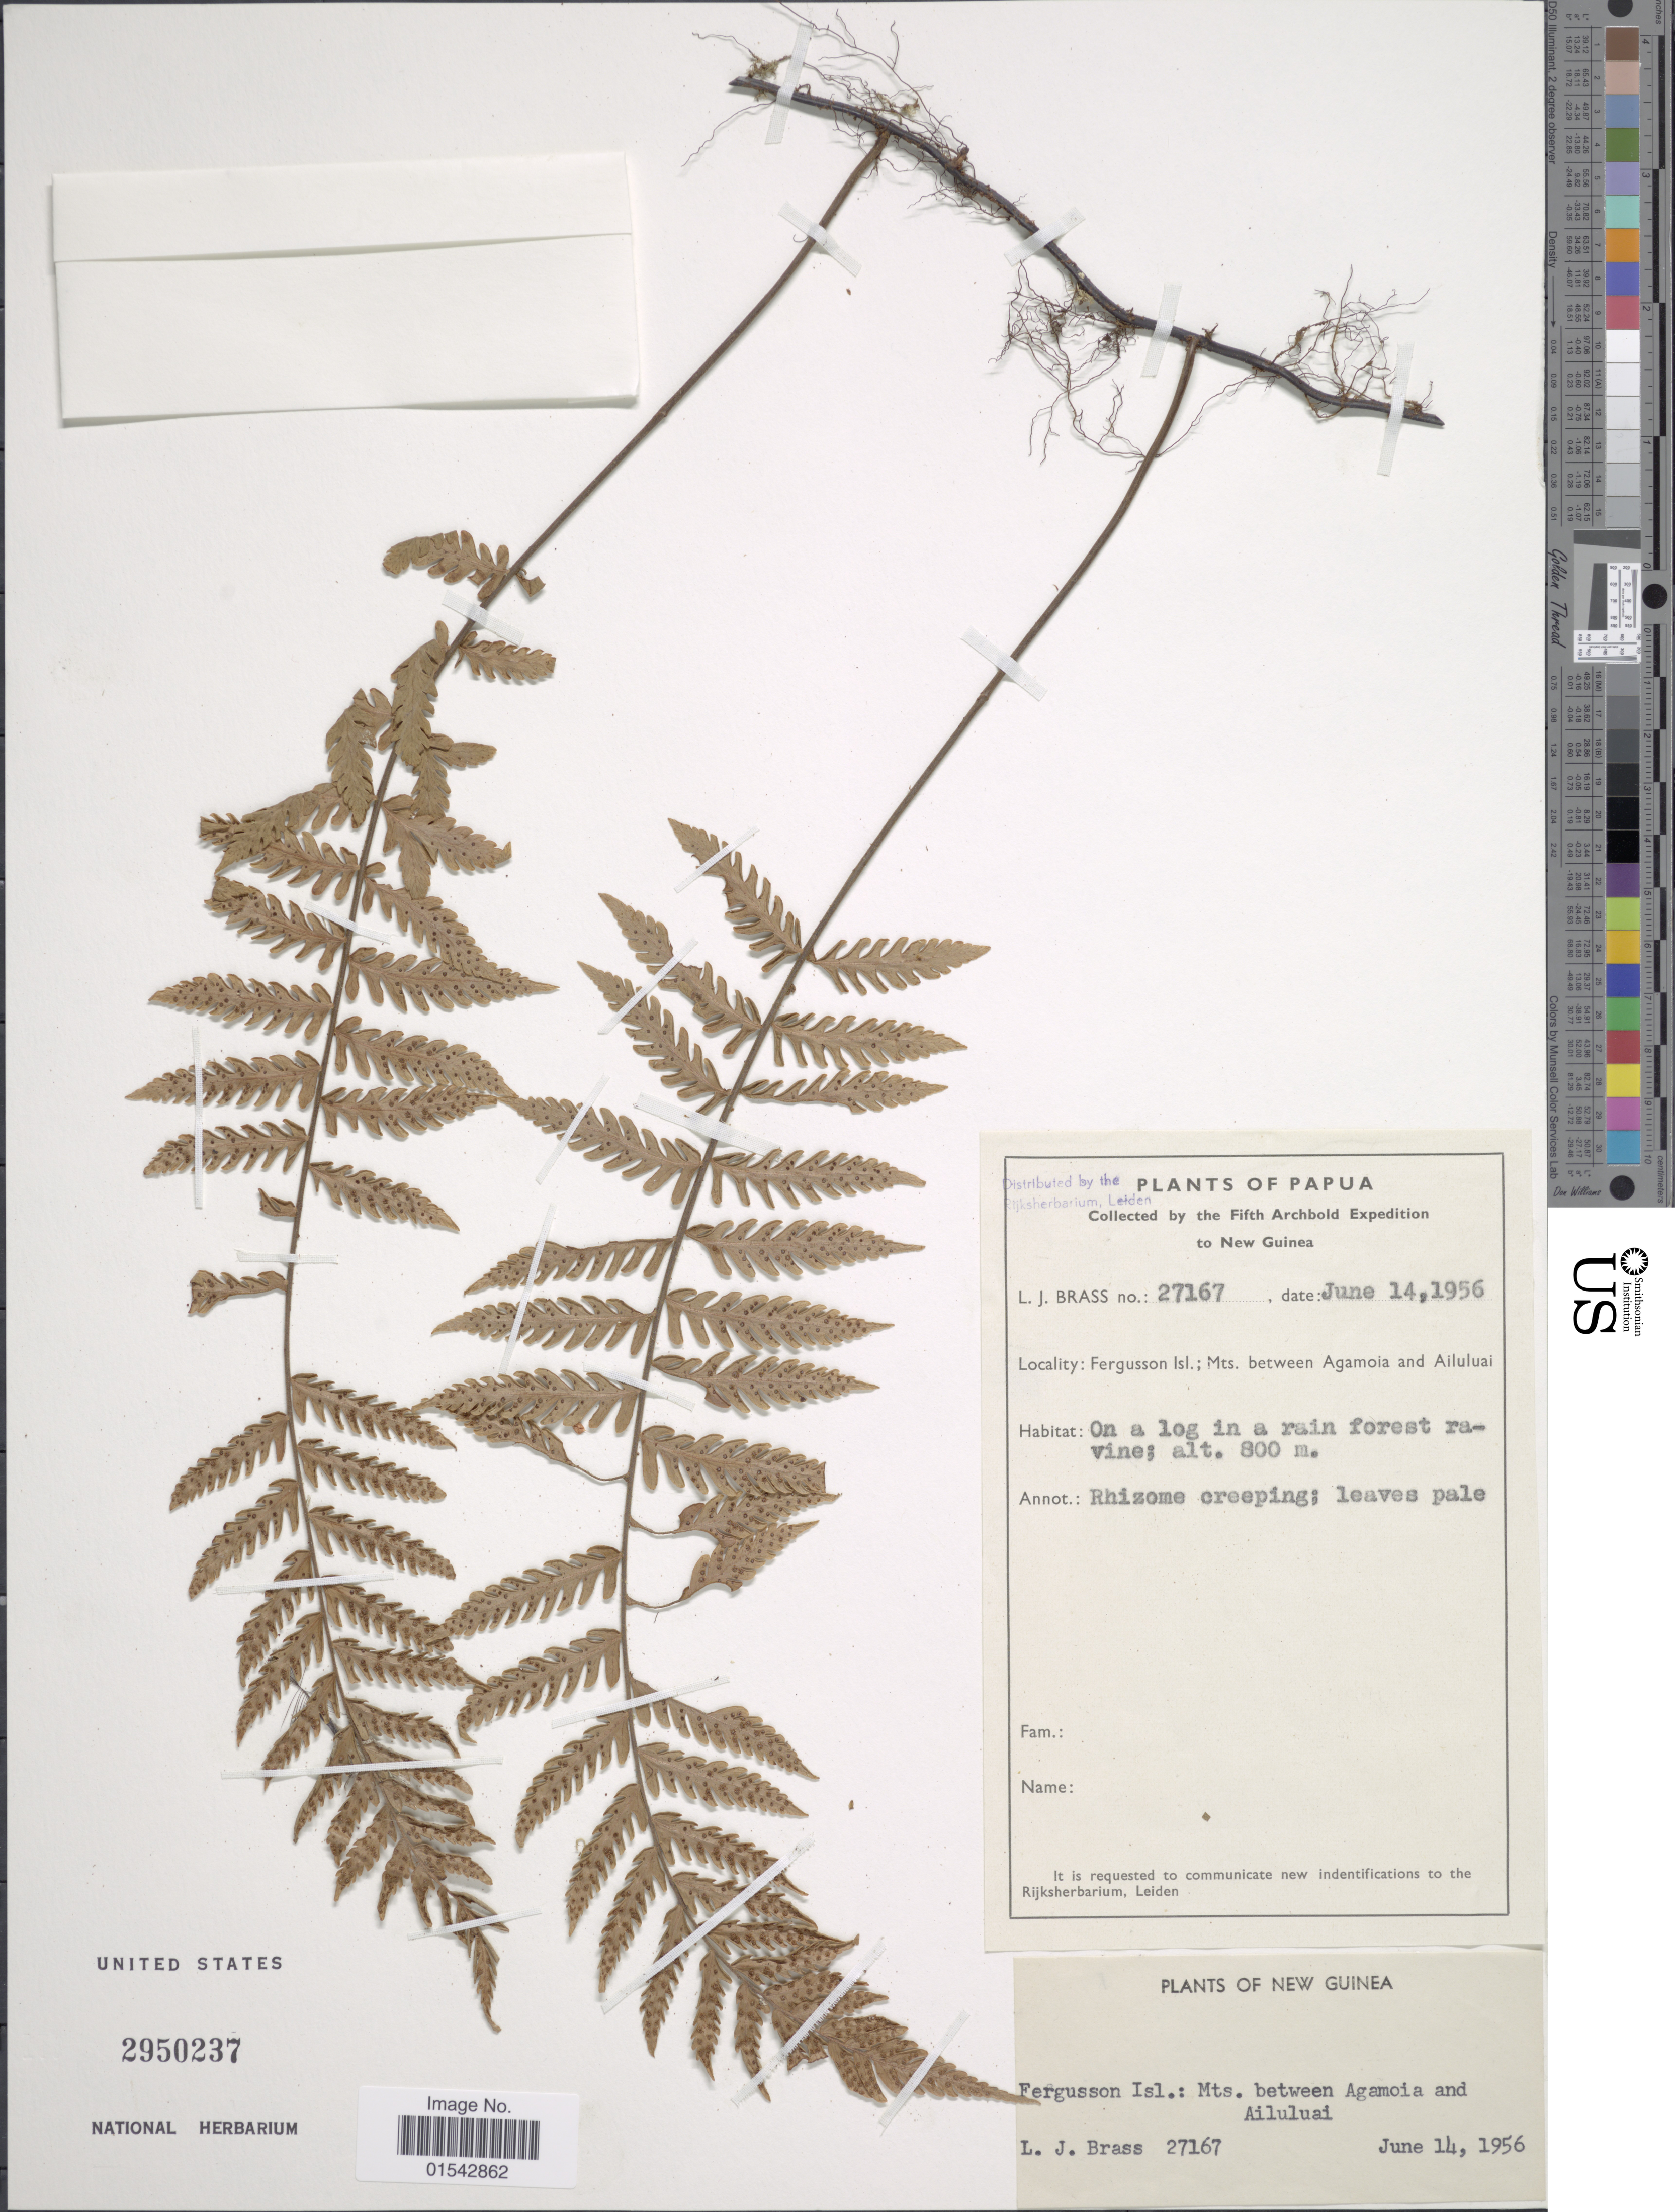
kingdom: Plantae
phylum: Tracheophyta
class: Polypodiopsida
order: Polypodiales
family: Thelypteridaceae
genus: Cyclosorus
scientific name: Cyclosorus sp.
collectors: L. J. Brass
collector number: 27167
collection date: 1956-06-14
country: Papua New Guinea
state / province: Milne Bay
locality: Fergusson Isl.: Mts. between Agamoia and Ailuluai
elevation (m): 800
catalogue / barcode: US 2950237